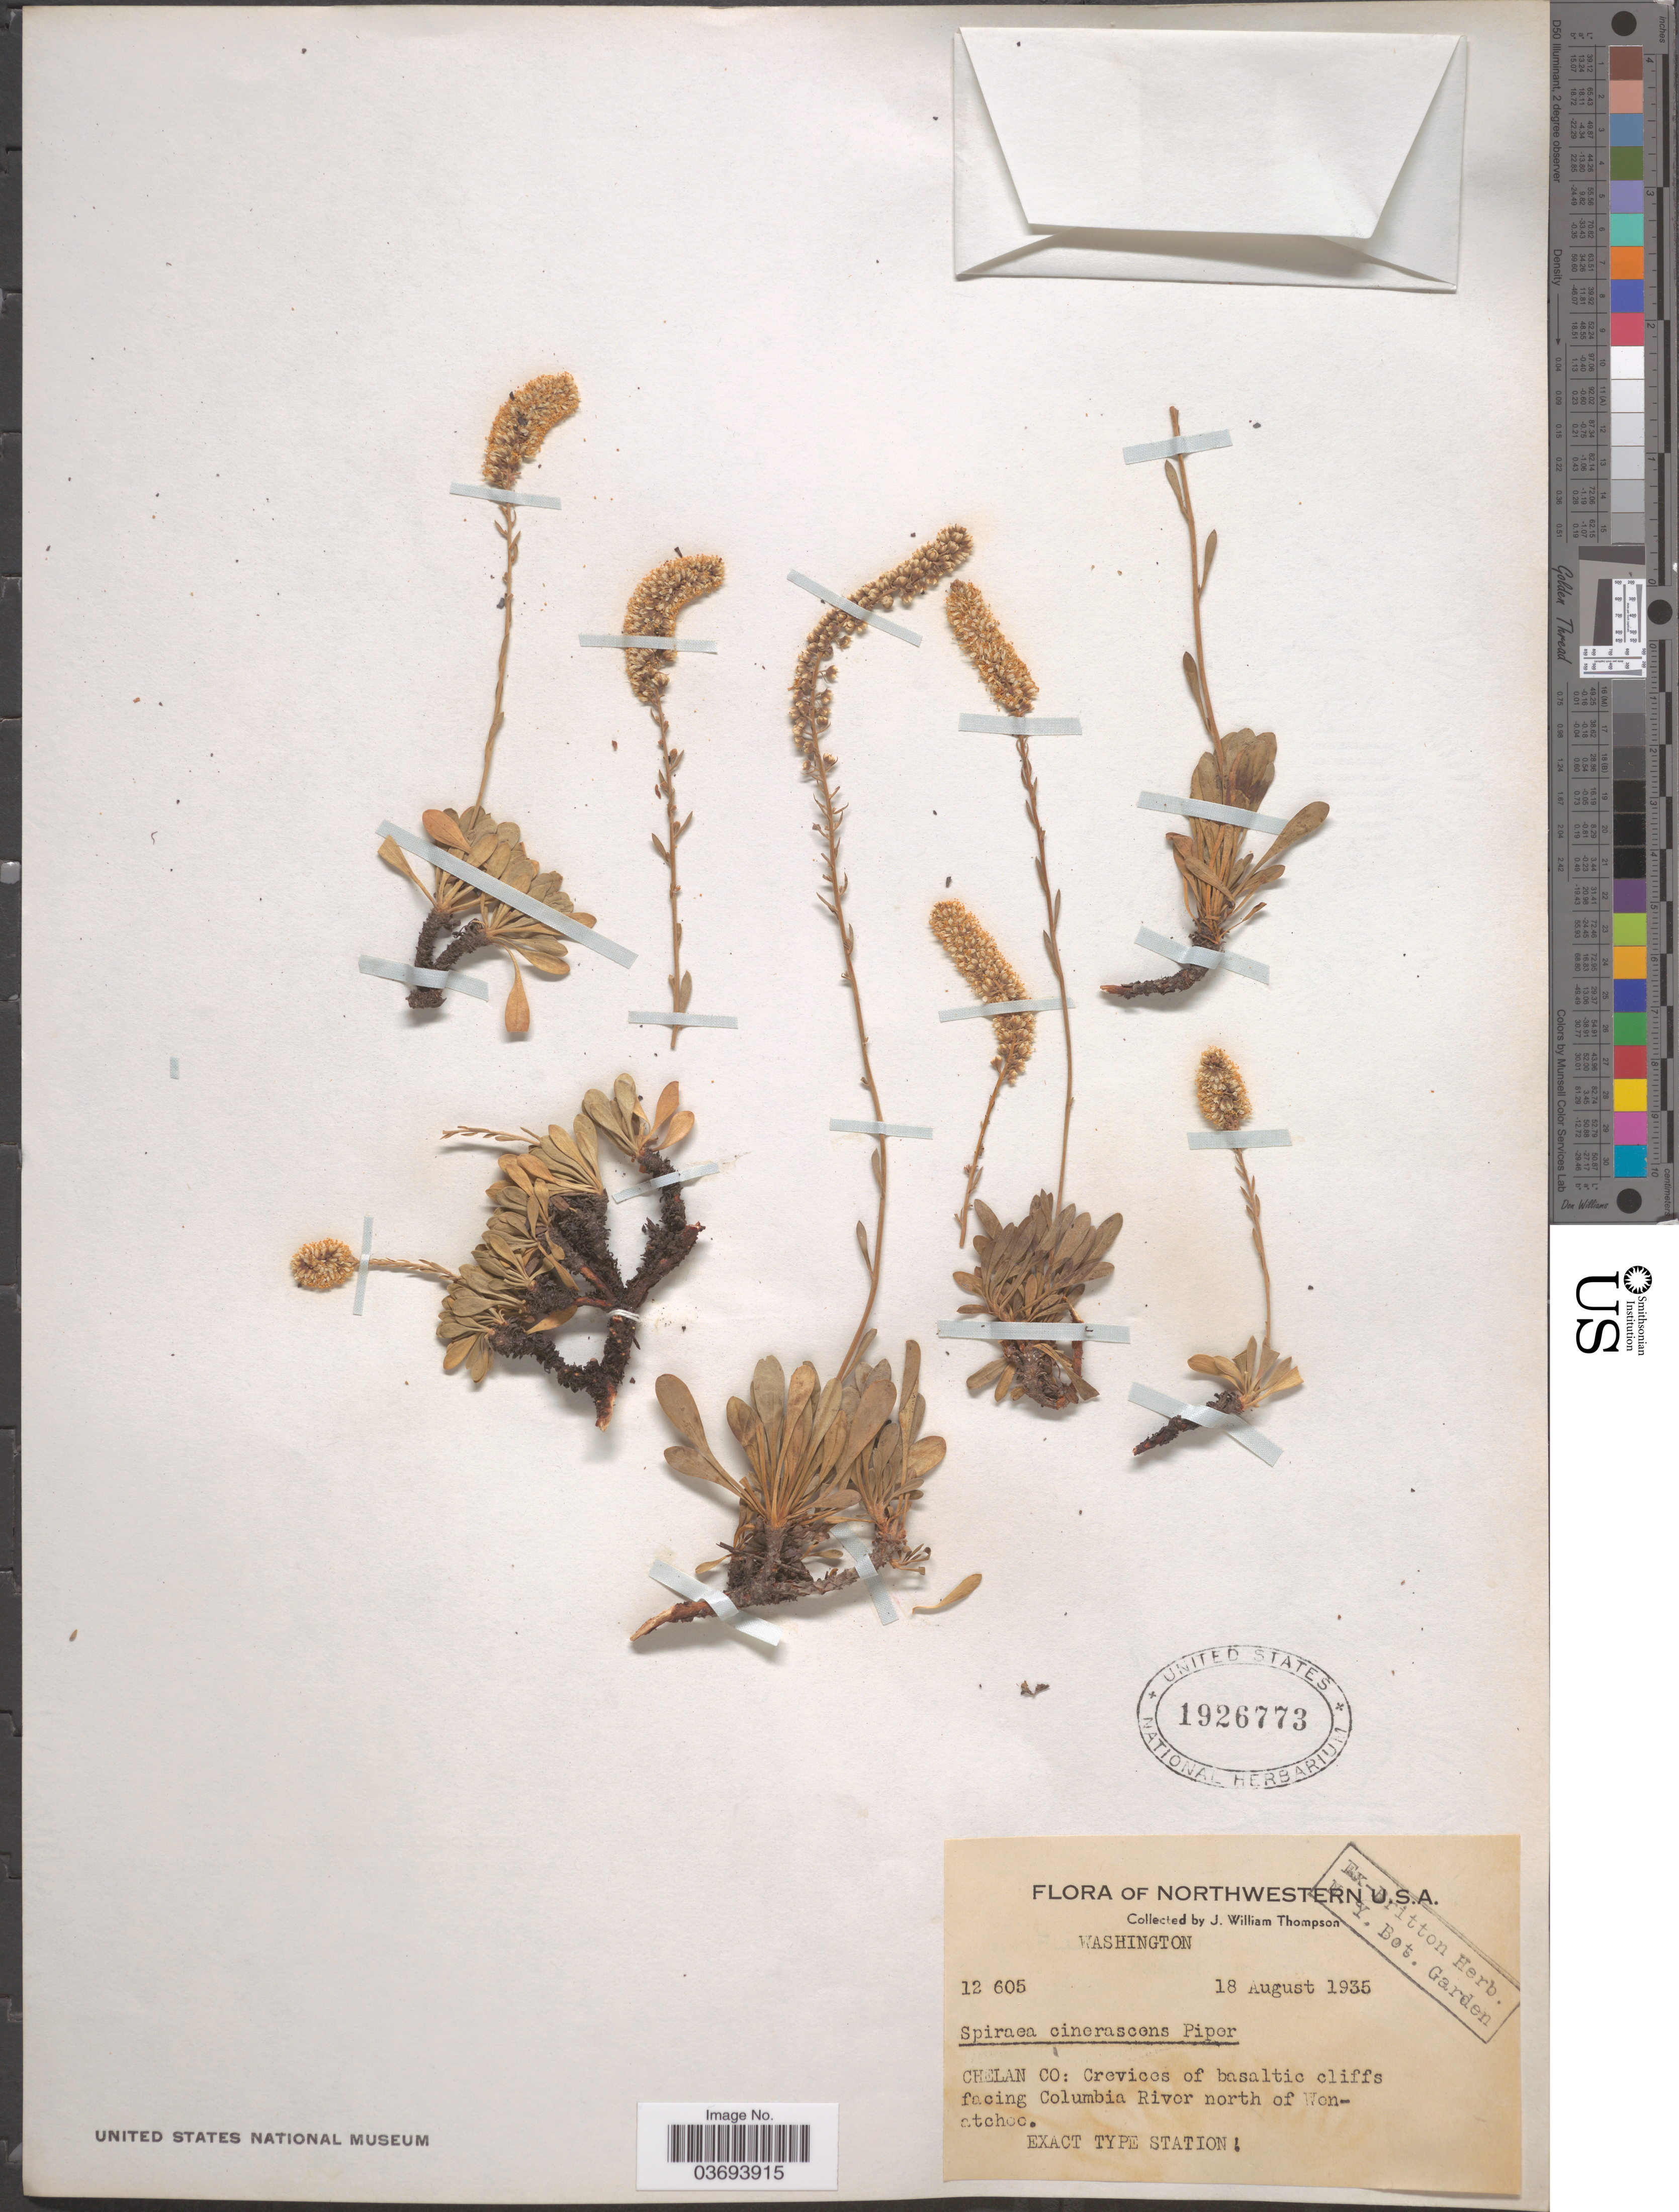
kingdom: Plantae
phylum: Tracheophyta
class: Magnoliopsida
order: Rosales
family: Rosaceae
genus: Petrophytum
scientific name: Petrophytum cinerascens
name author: (Piper) Rydb.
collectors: J. W. Thompson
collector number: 12605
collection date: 1935-08-18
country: United States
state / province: Washington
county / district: Chelan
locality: Chelan Co: Crevices of basaltic cliffs facing Columbia River north of Wenatchee.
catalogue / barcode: US 1926773